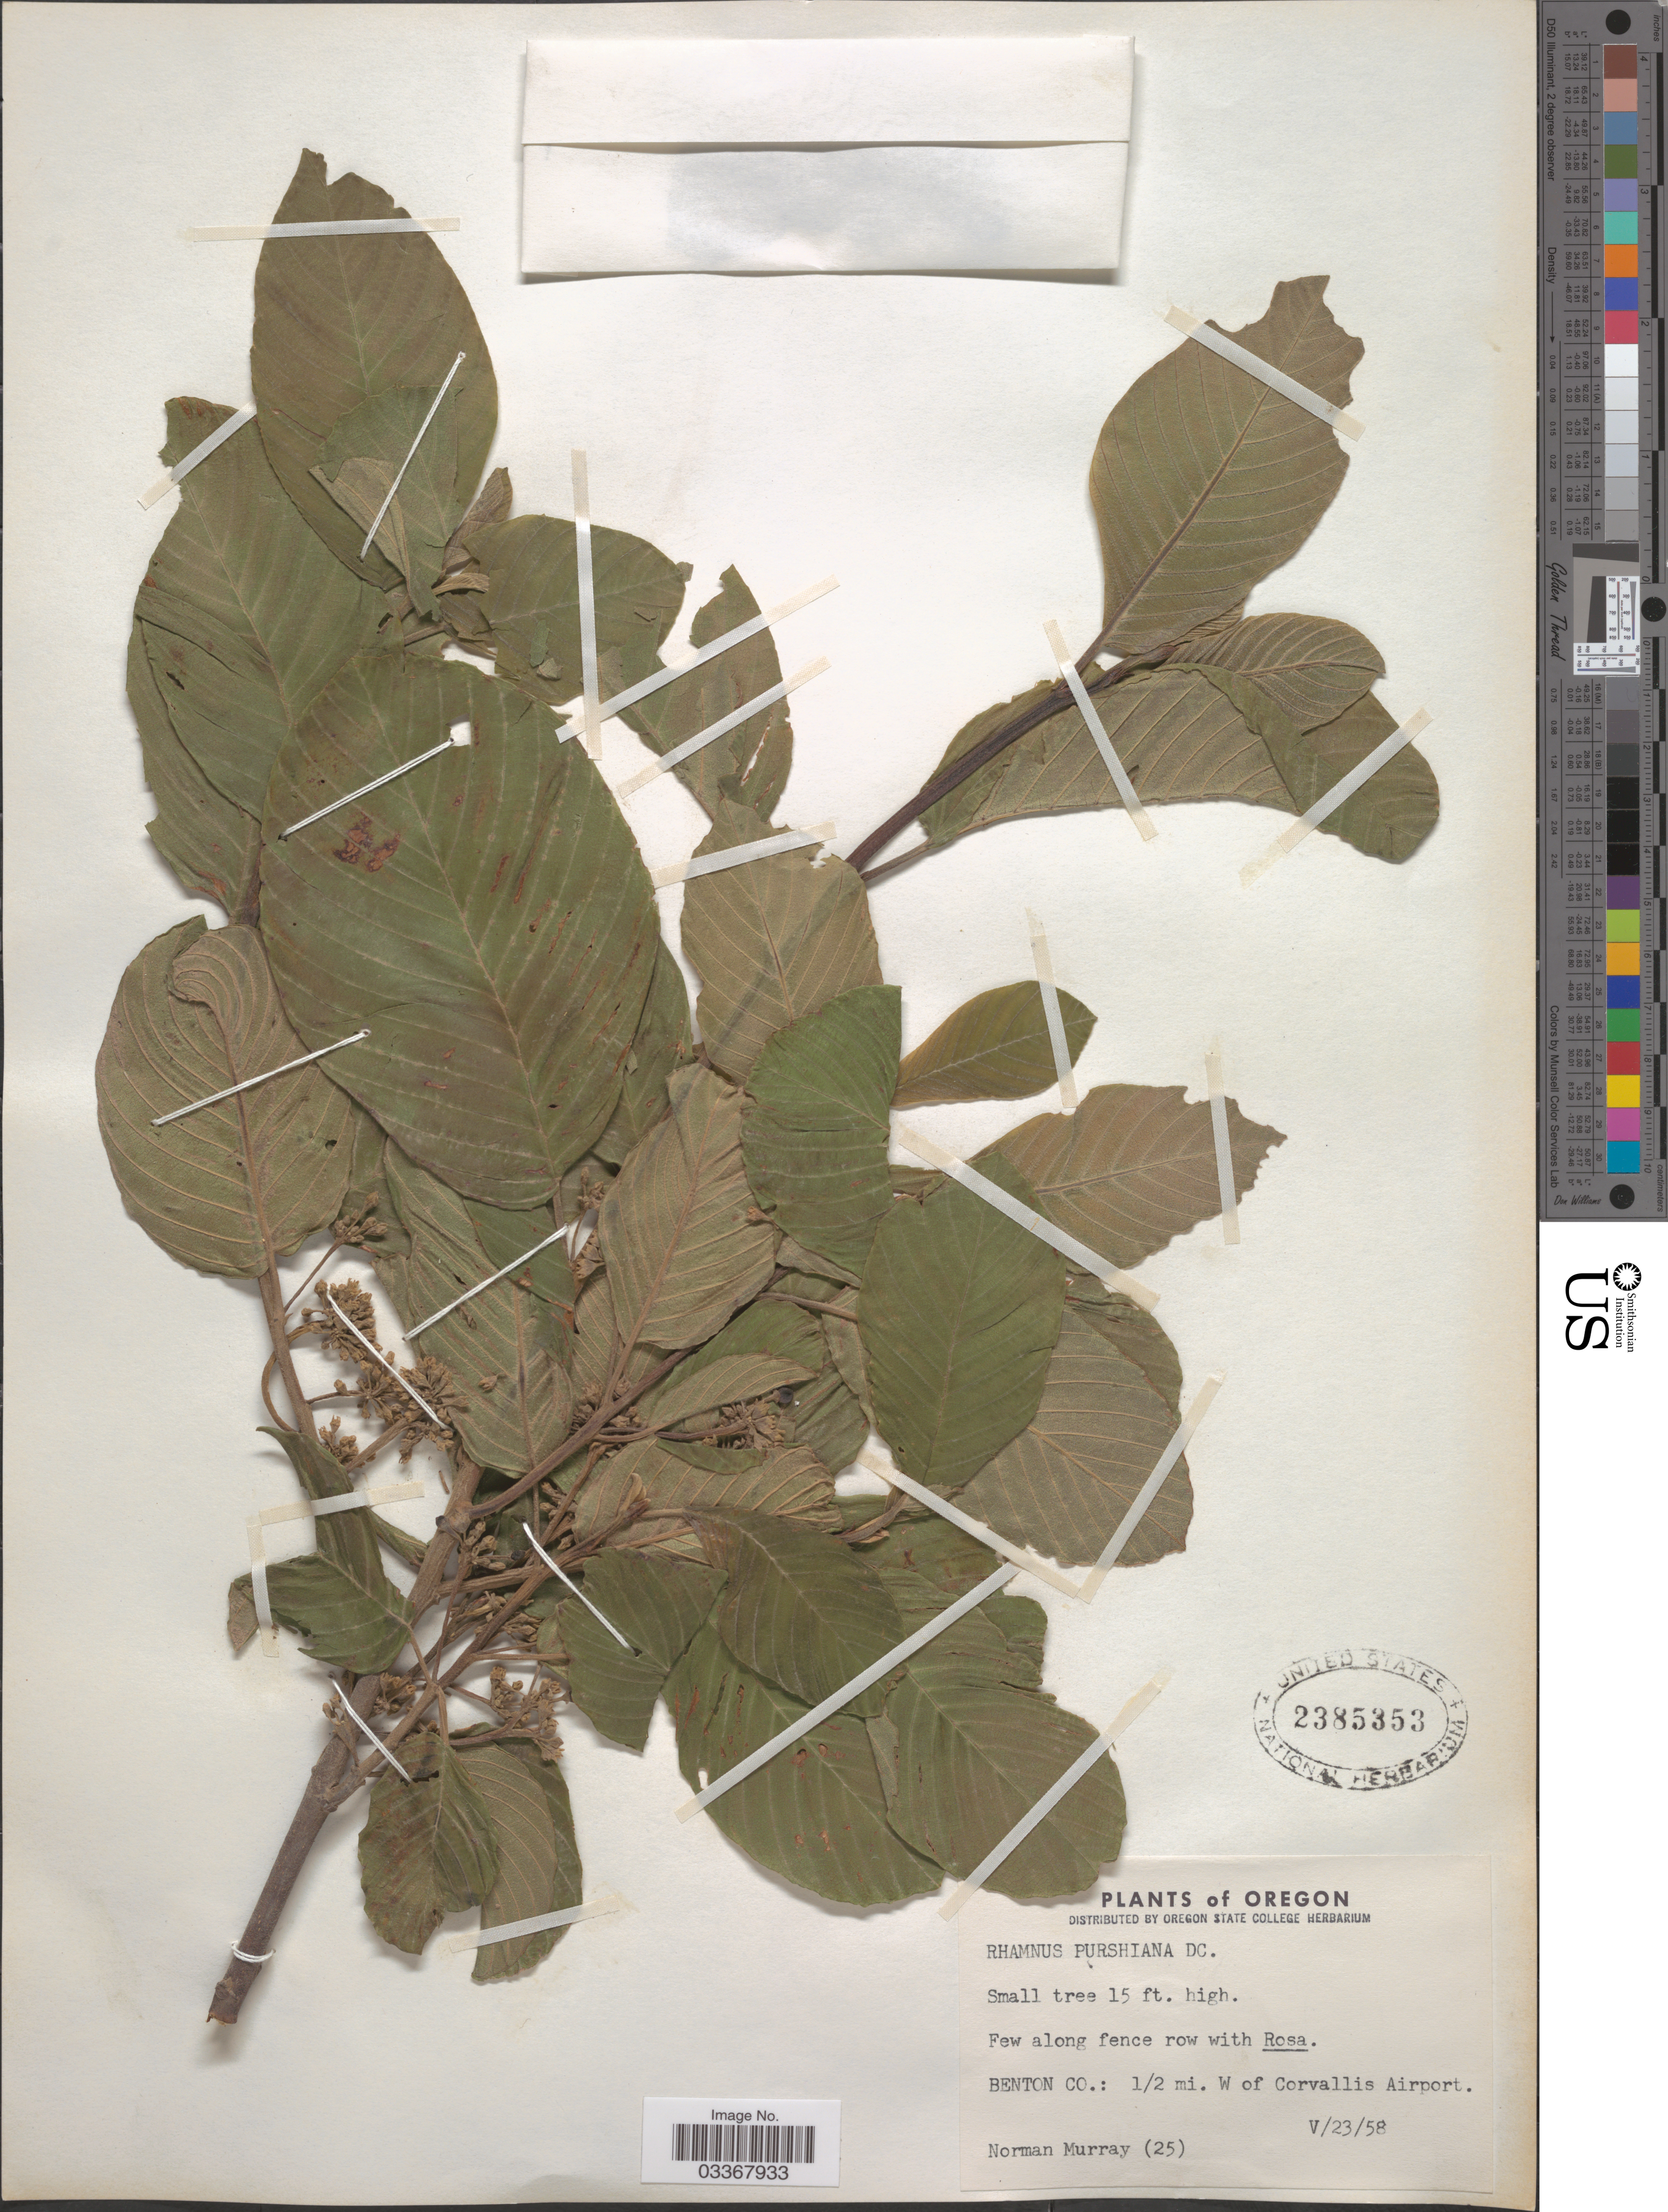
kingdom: Plantae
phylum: Tracheophyta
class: Magnoliopsida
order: Rosales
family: Rhamnaceae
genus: Frangula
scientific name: Frangula purshiana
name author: (DC.) A. Gray ex J.G. Cooper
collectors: N. A. Murray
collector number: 25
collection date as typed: Transcribed d/m/y: 23/5/58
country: United States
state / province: Oregon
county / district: Benton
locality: Benton Co.: ½ mi. W of Corvallis Airport.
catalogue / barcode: US 2385353